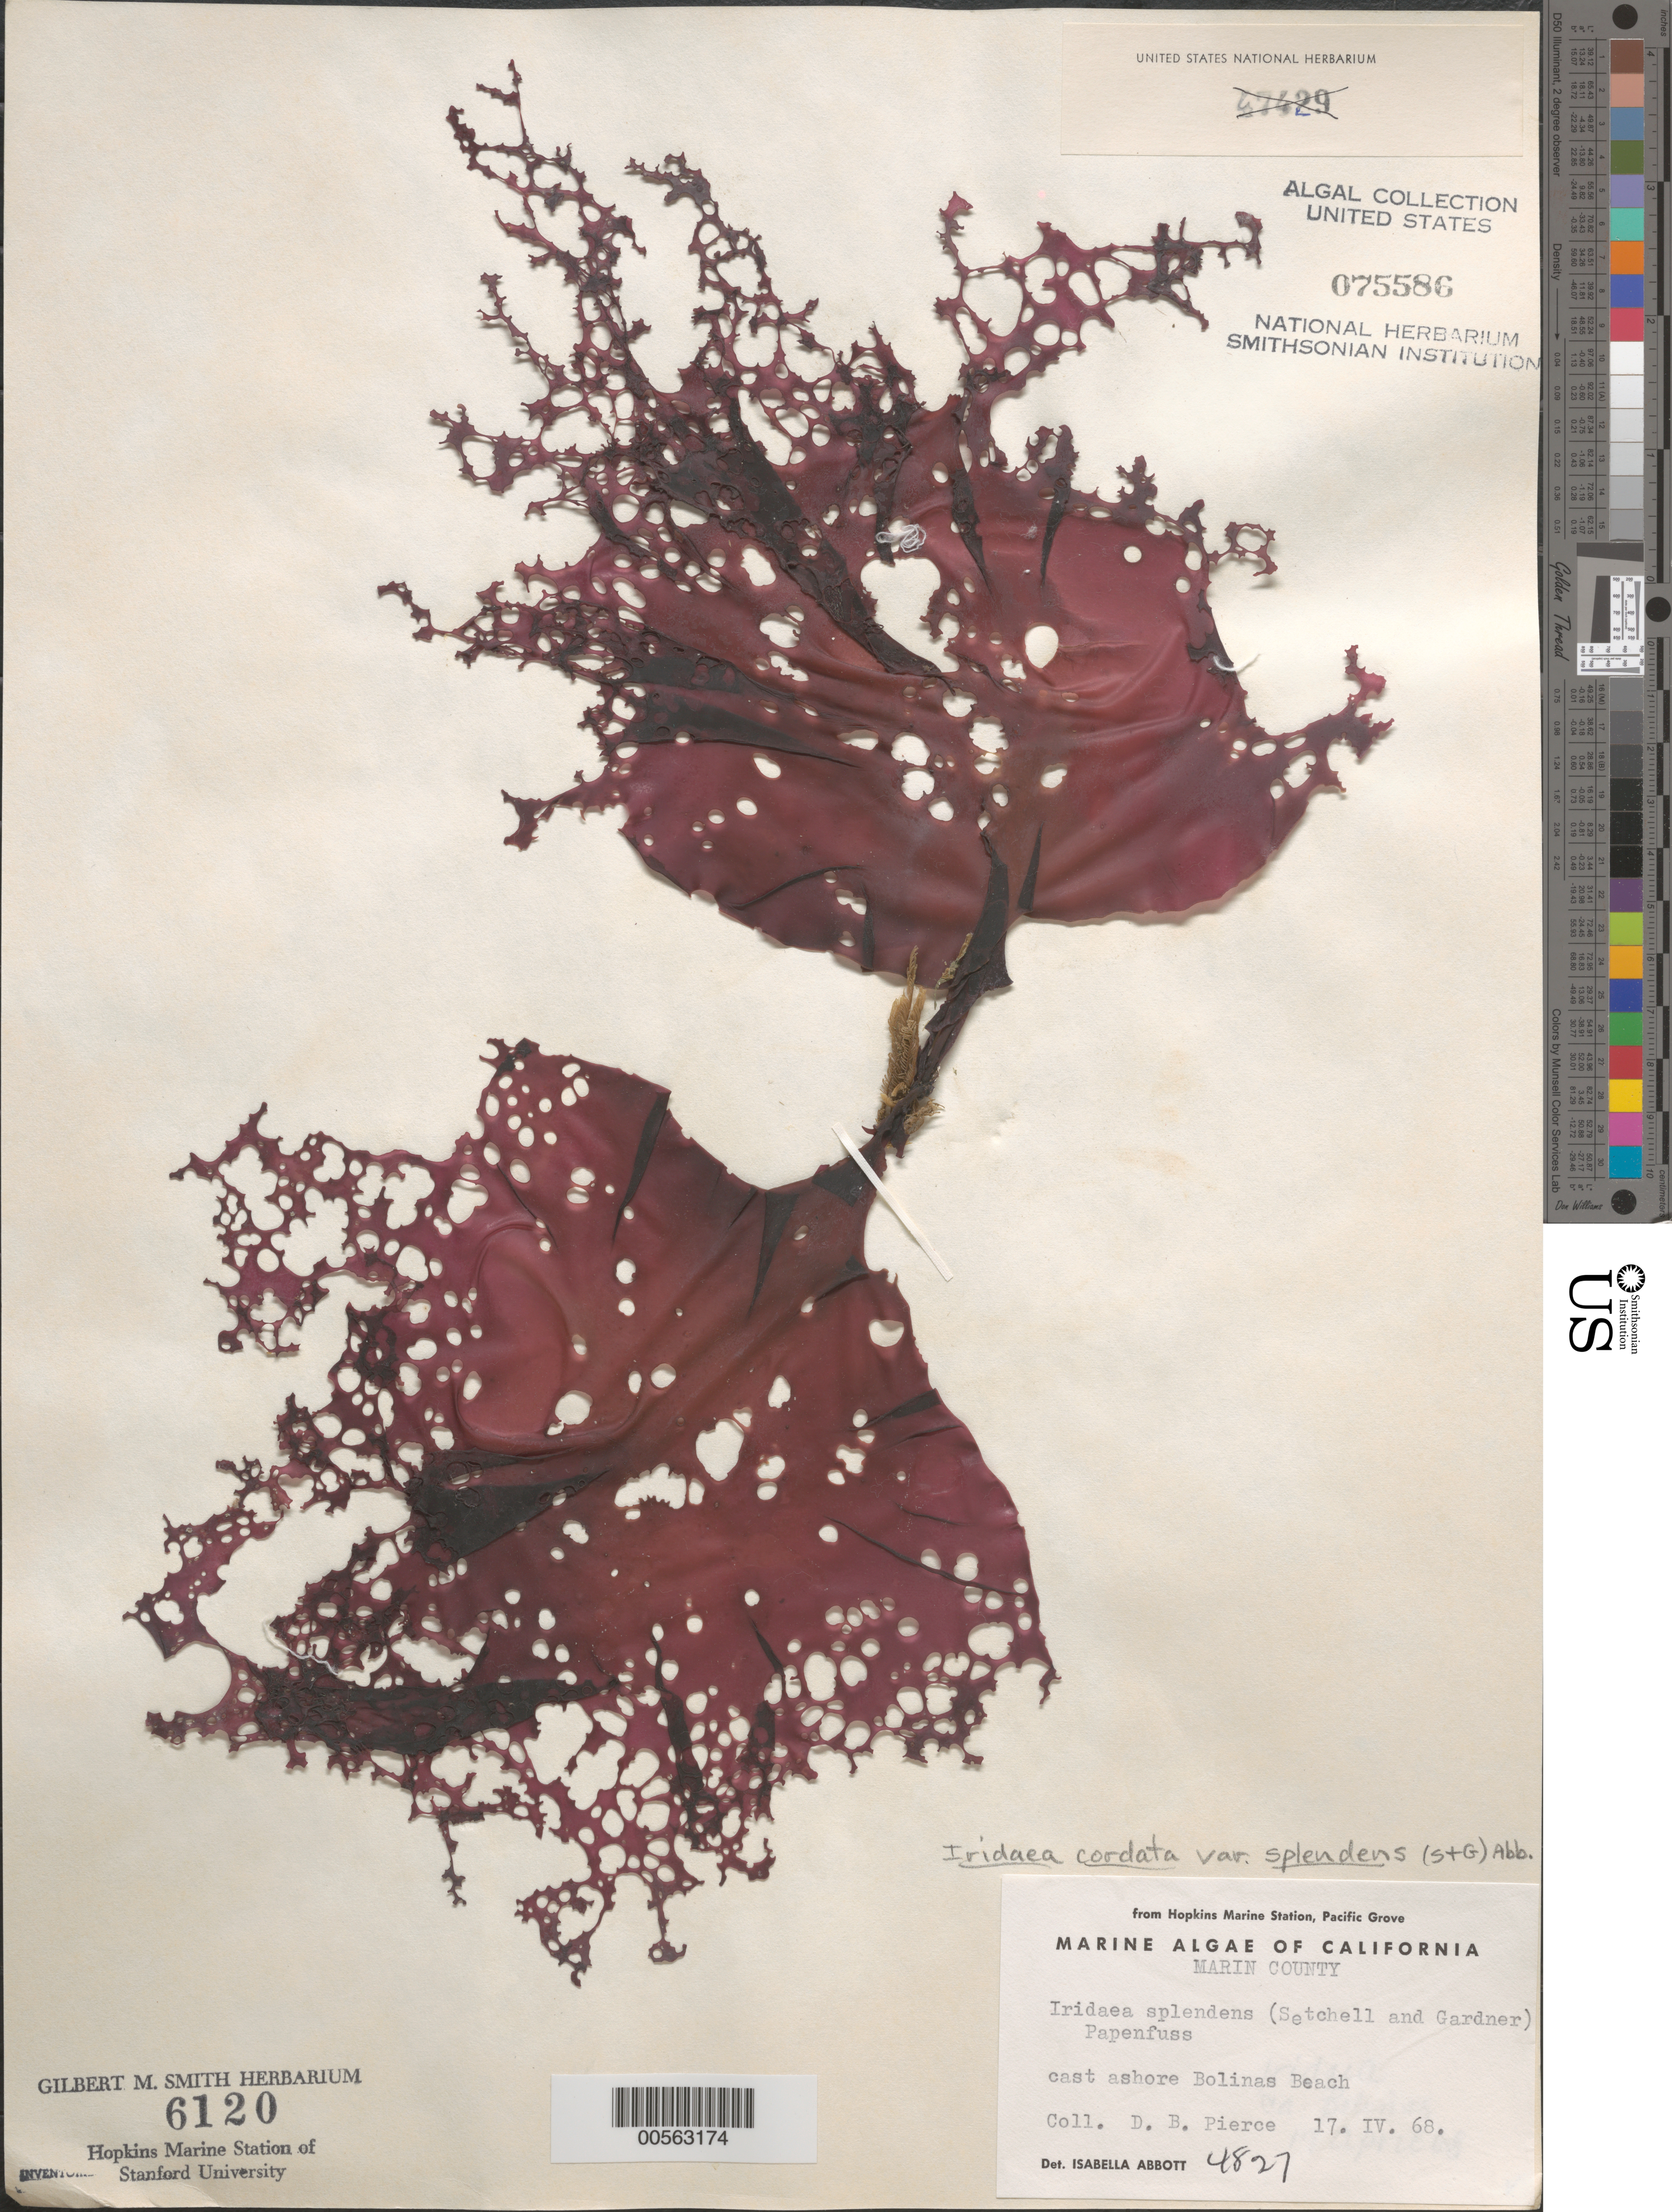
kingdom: Plantae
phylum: Rhodophyta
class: Florideophyceae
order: Gigartinales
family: Gigartinaceae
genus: Iridaea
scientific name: Iridaea cordata var. splendens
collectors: D. Pierce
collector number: IAA 4827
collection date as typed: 17 Apr 1968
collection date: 1968-04-17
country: United States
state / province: California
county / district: Marin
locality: Bolinas Beach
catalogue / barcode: US 75586